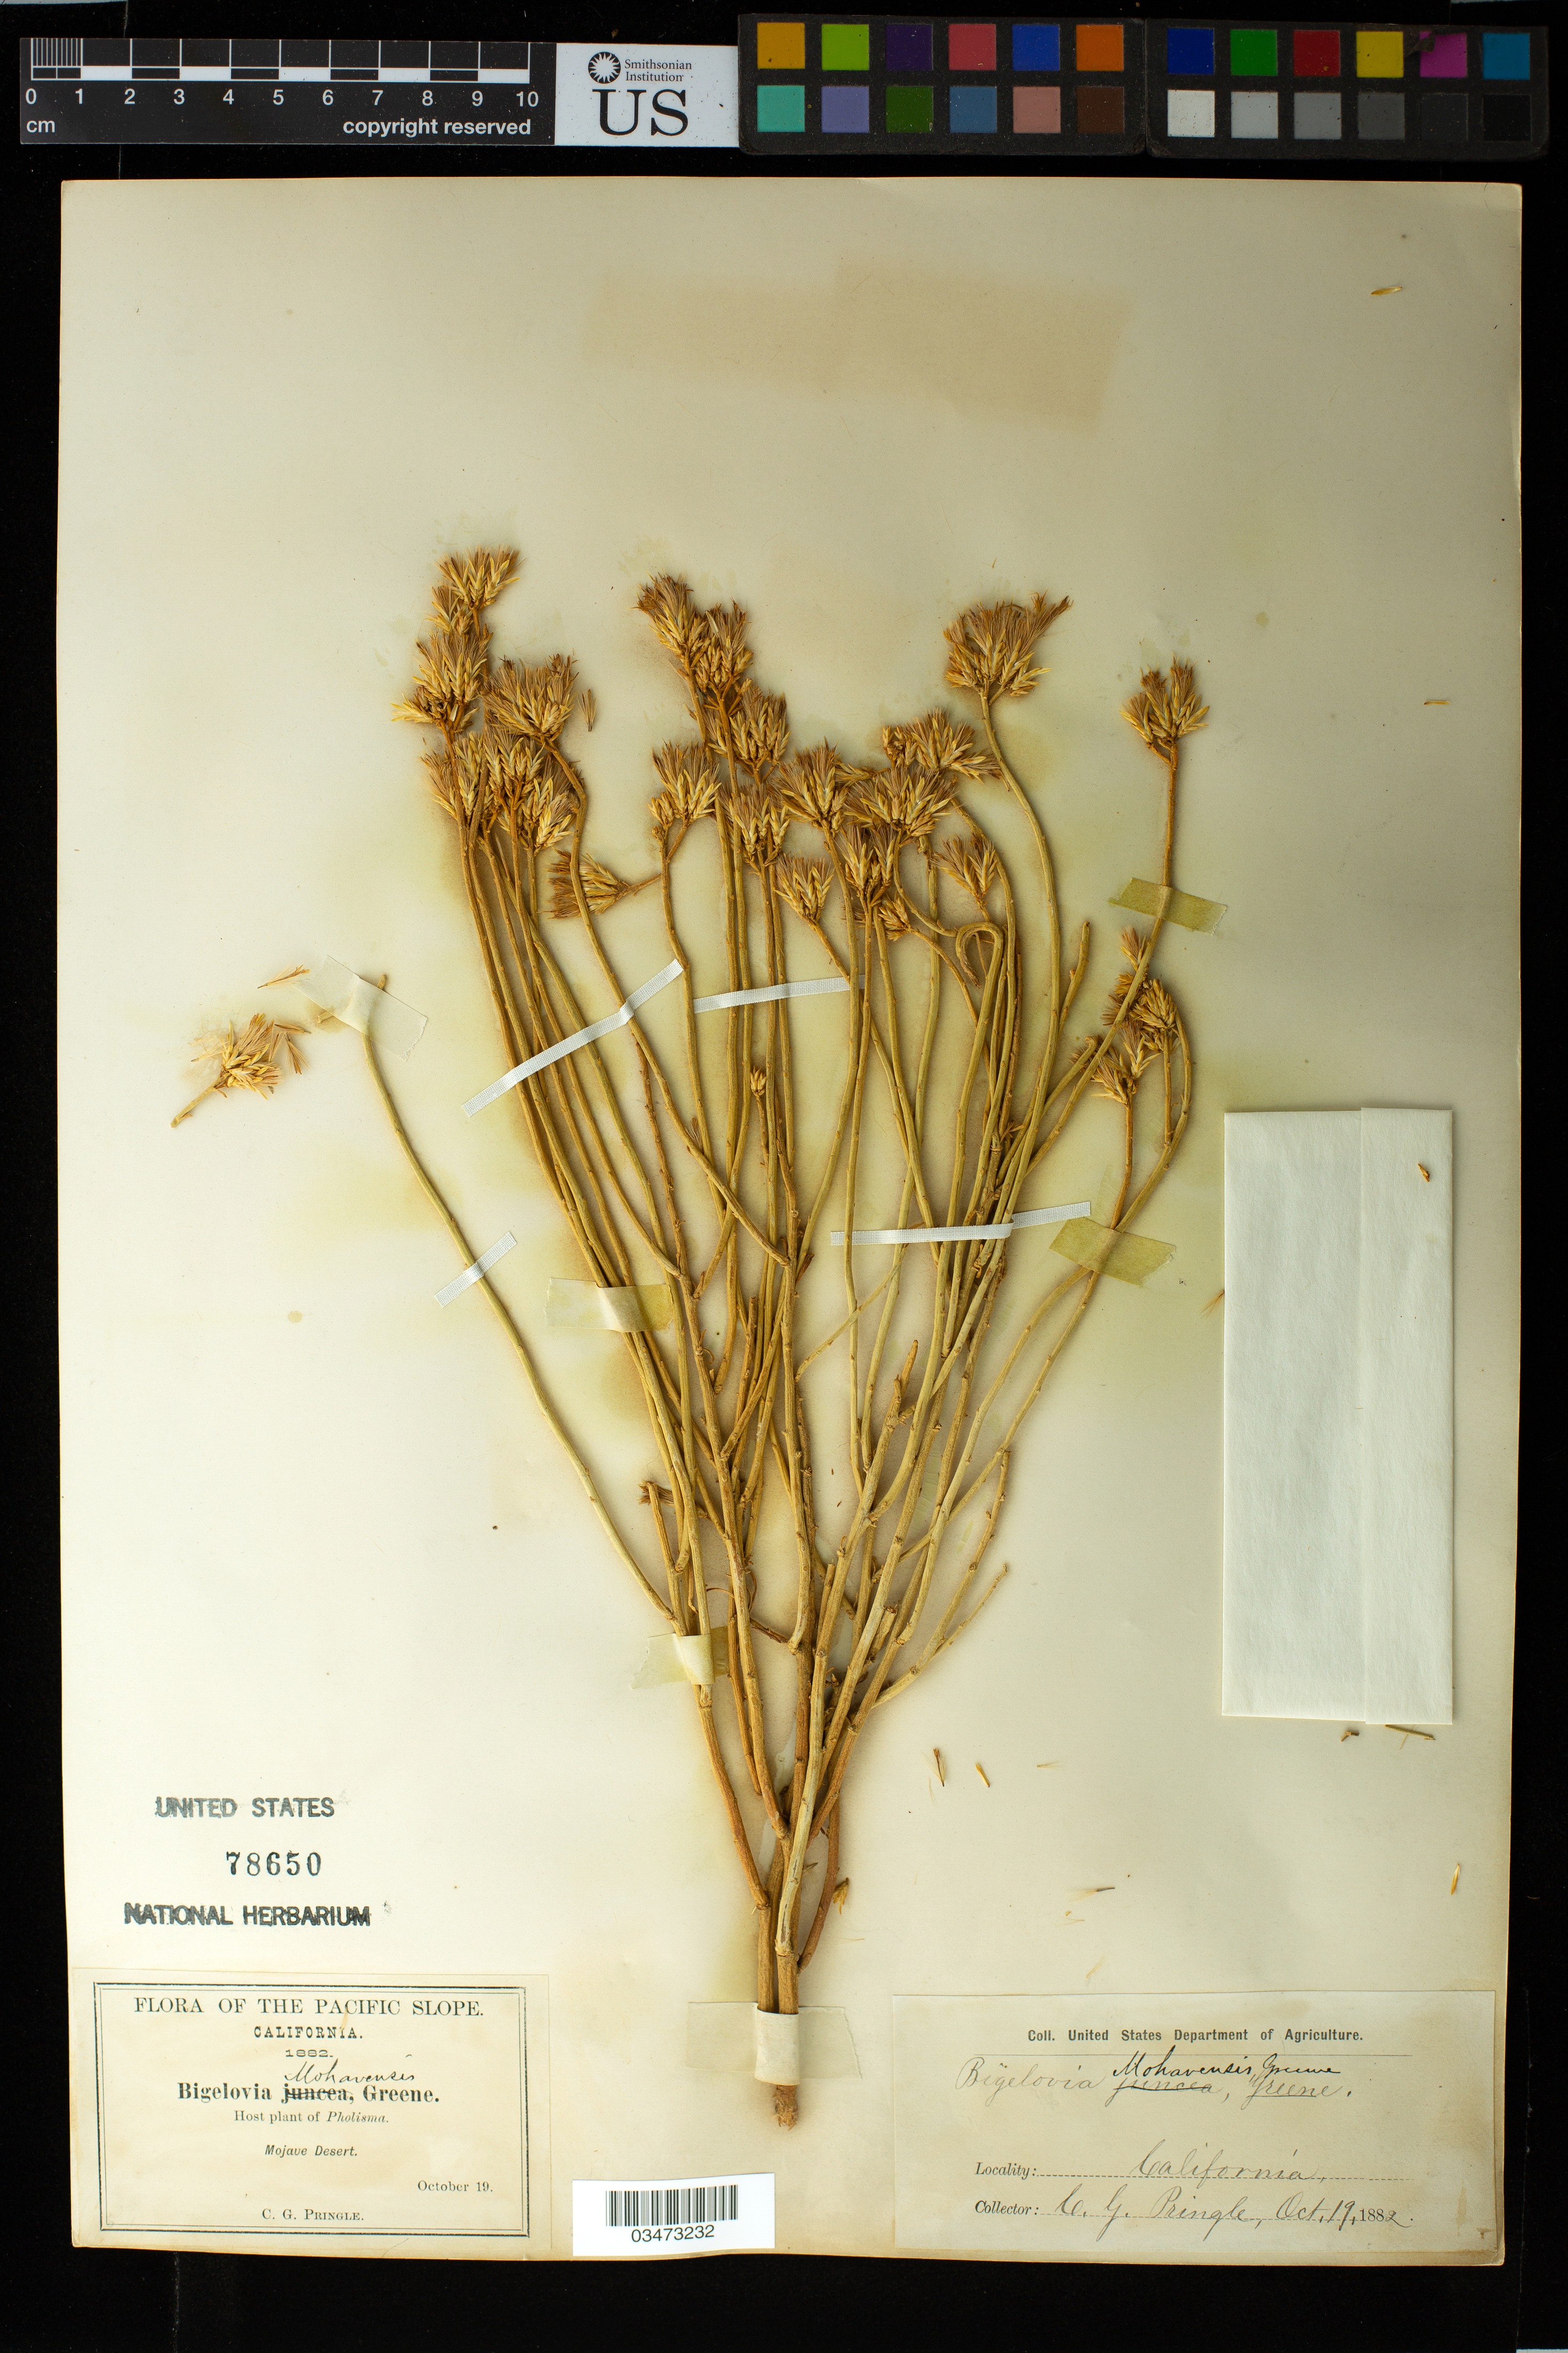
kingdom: Plantae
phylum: Tracheophyta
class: Magnoliopsida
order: Asterales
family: Asteraceae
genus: Chrysothamnus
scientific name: Chrysothamnus nauseosus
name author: (Pall. ex Pursh) Britton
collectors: C. G. Pringle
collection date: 1882-10-19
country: United States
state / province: California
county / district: San Bernardino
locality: Mojave Desert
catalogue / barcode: US 78650